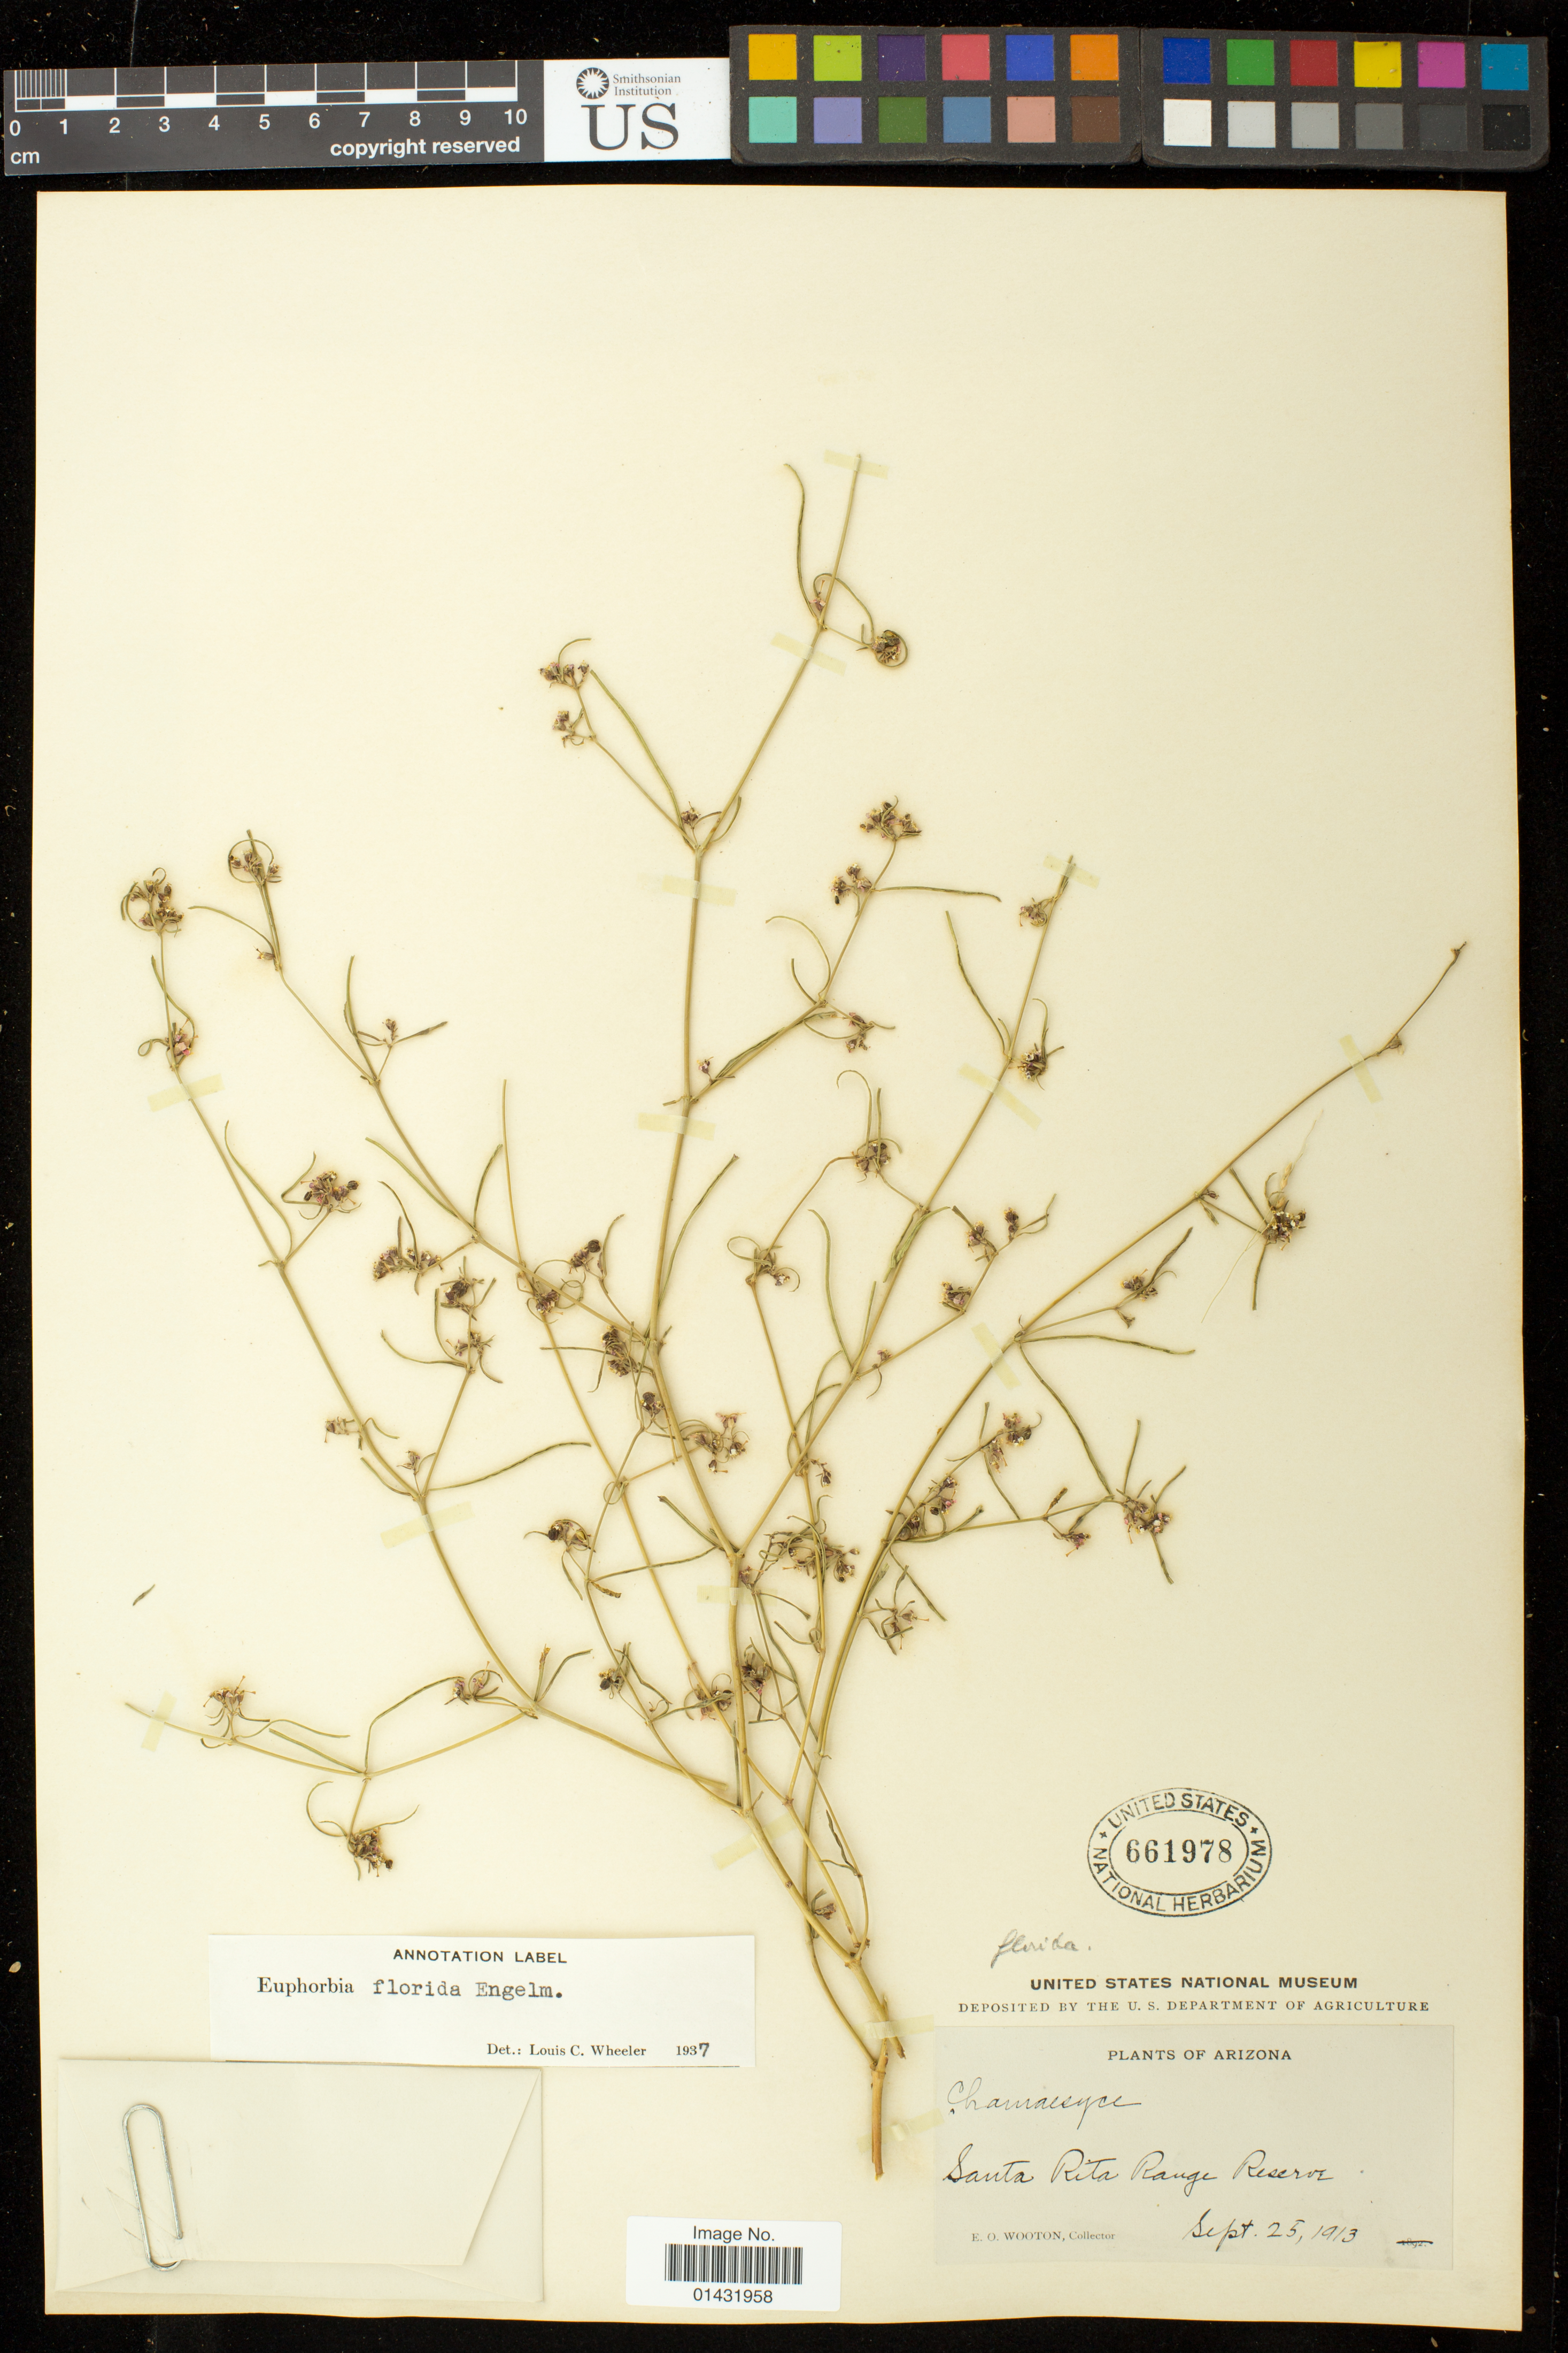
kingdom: Plantae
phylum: Tracheophyta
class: Magnoliopsida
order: Malpighiales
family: Euphorbiaceae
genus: Euphorbia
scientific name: Euphorbia florida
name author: Engelm. in Emory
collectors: E. O. Wooton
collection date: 1913-09-25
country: United States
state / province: Arizona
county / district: Pima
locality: Santa Rita Range Reserve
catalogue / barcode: US 661978